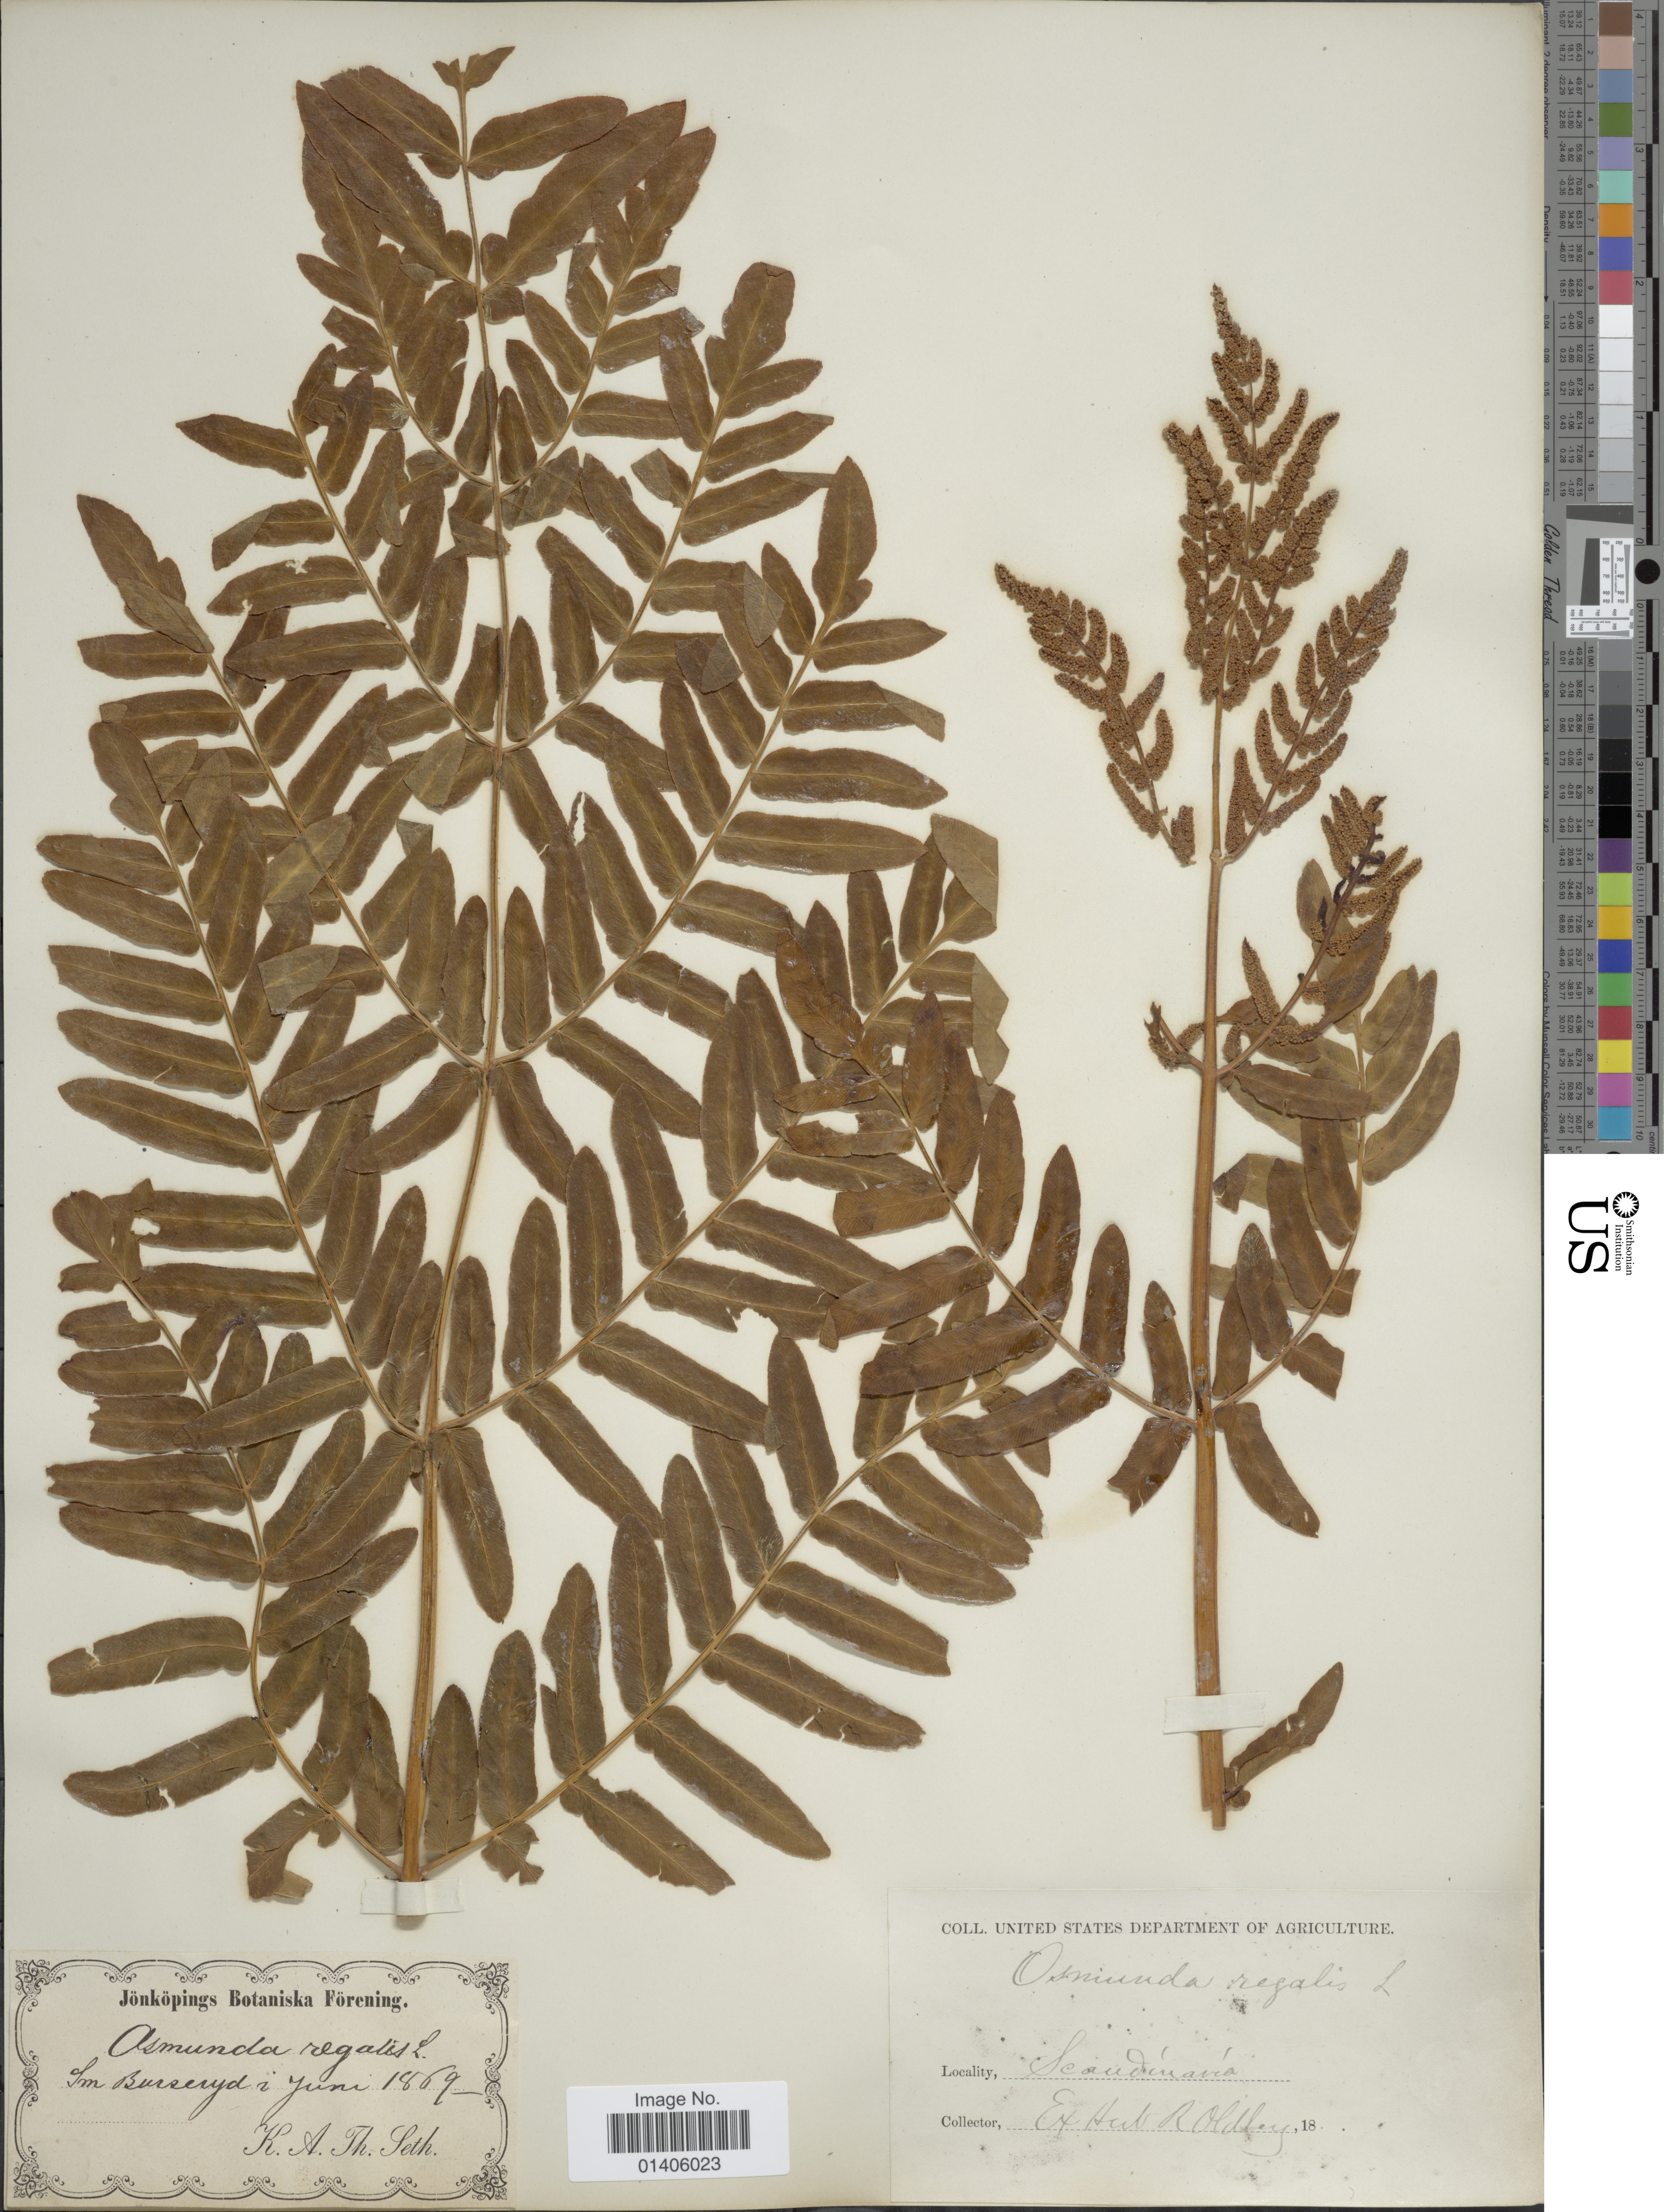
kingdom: Plantae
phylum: Tracheophyta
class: Polypodiopsida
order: Osmundales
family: Osmundaceae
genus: Osmunda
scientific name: Osmunda regalis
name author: L.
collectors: K. A. Seth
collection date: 1869-06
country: Sweden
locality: Im Burseryd, Scandinavia